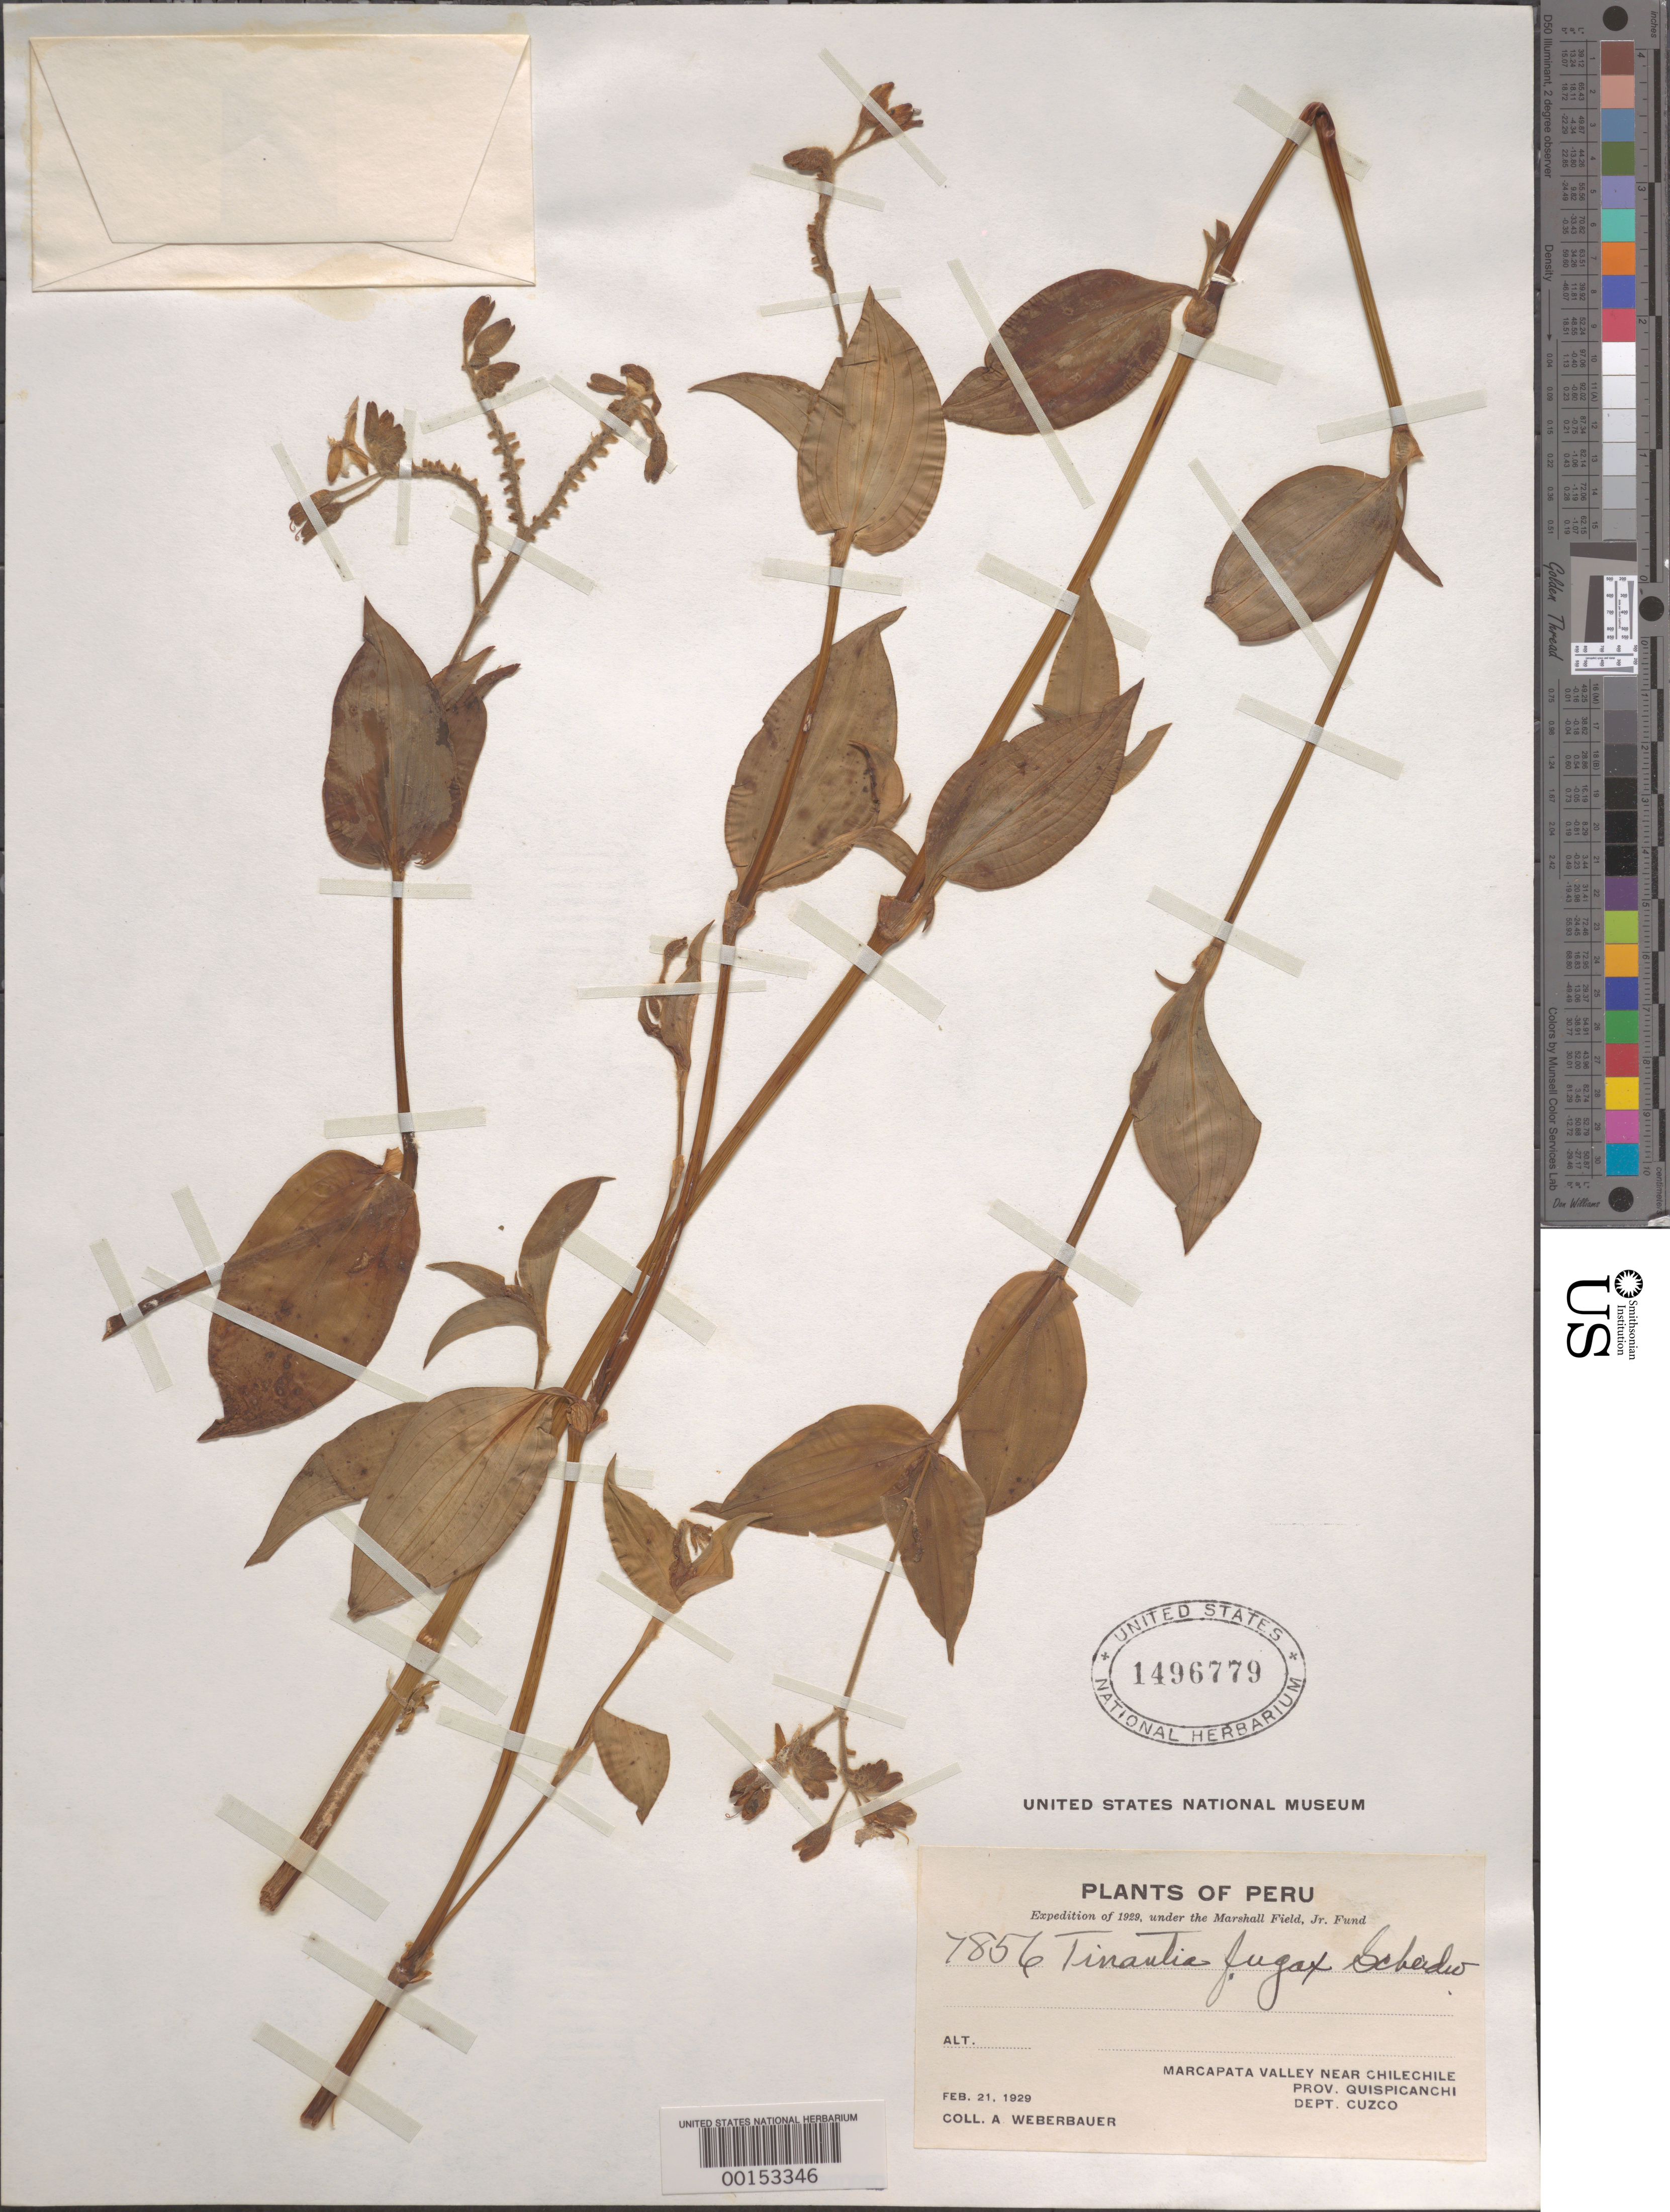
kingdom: Plantae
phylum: Tracheophyta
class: Liliopsida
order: Commelinales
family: Commelinaceae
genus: Tinantia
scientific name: Tinantia erecta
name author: (Jacq.) Fenzl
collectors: A. Weberbauer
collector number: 7856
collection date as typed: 21 Feb 1929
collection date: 1929-02-21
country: Peru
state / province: Cusco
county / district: Quispicanchis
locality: Marcapata Valley near Chilechile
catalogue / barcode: US 1496779